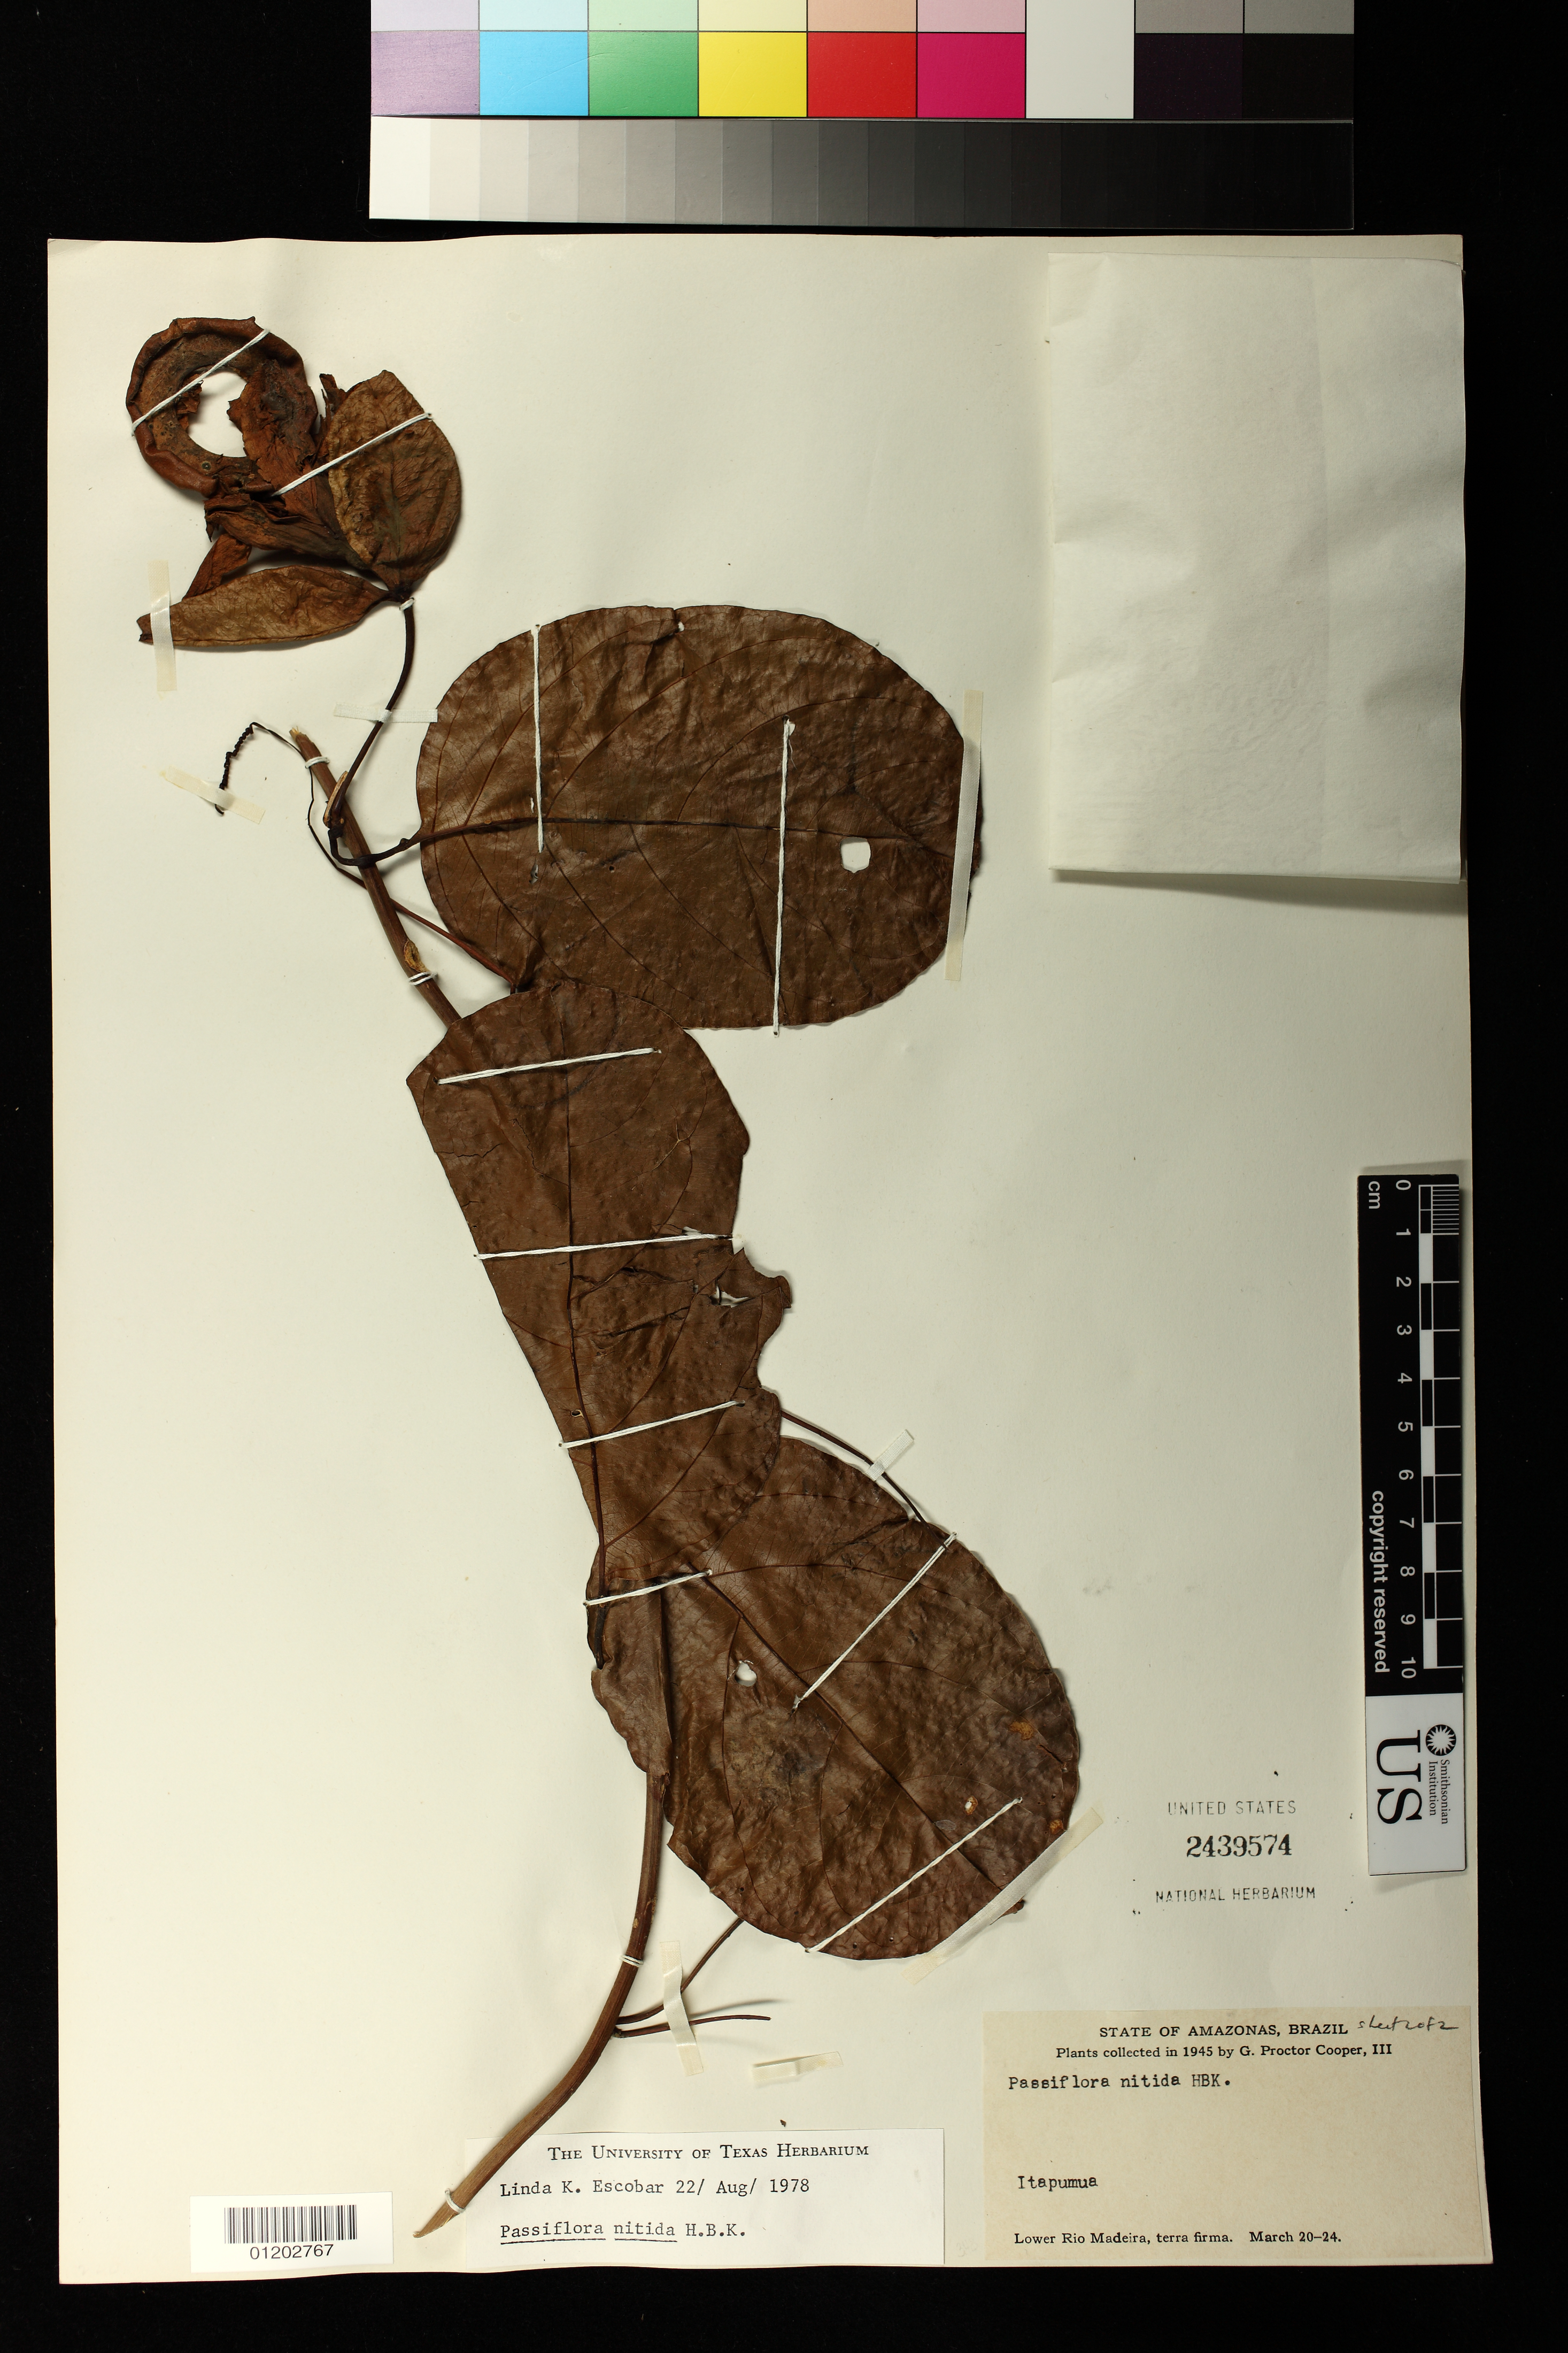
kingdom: Plantae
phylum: Tracheophyta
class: Magnoliopsida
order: Malpighiales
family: Passifloraceae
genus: Passiflora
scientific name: Passiflora nitida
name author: Kunth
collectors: G. Cooper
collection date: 1945-03-20/1945-03-24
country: Brazil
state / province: Amazonas / Rondônia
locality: Lower Rio Madeira, terra firma.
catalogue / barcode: US 2439574